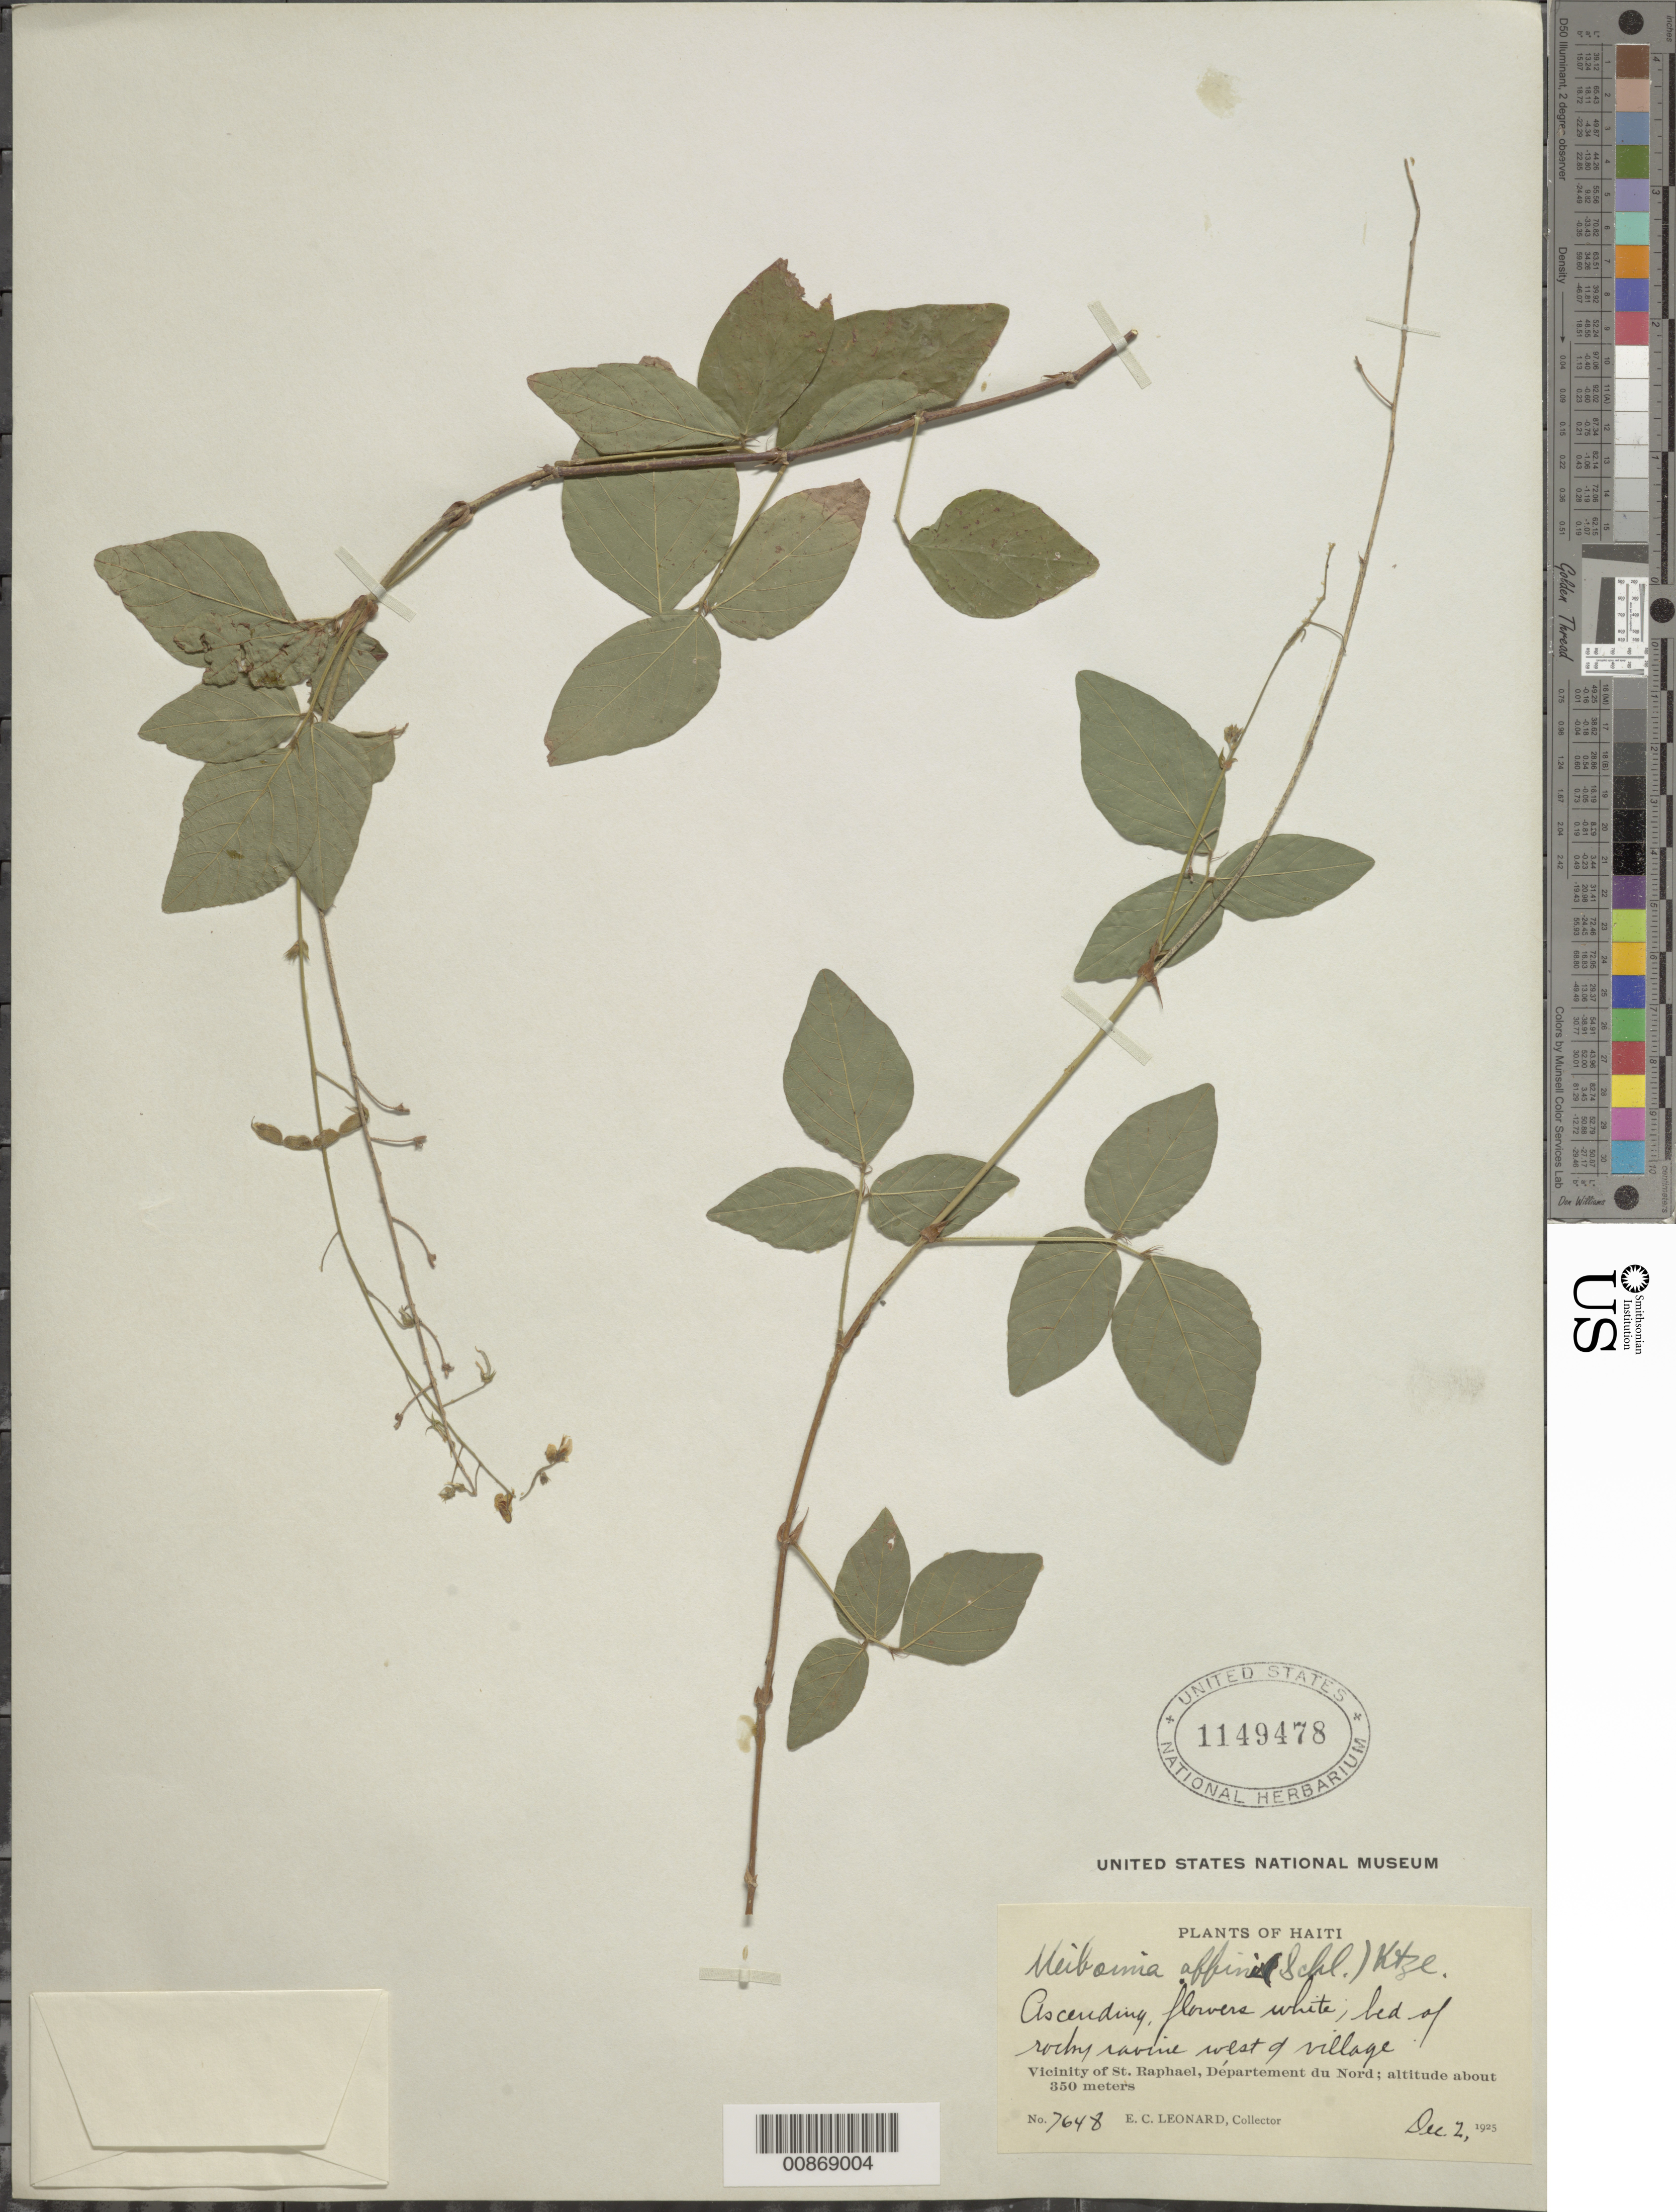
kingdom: Plantae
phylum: Tracheophyta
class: Magnoliopsida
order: Fabales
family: Fabaceae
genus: Desmodium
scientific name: Desmodium affine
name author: Schltdl.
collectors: E. C. Leonard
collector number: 7648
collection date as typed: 02 Dec 1925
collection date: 1925-12-02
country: Haiti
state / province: Nord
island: Hispaniola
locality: Vicinity of St. Raphael. Bed of rocky ravine west of village.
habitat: Bed of rocky ravine.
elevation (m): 350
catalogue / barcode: US 1149478